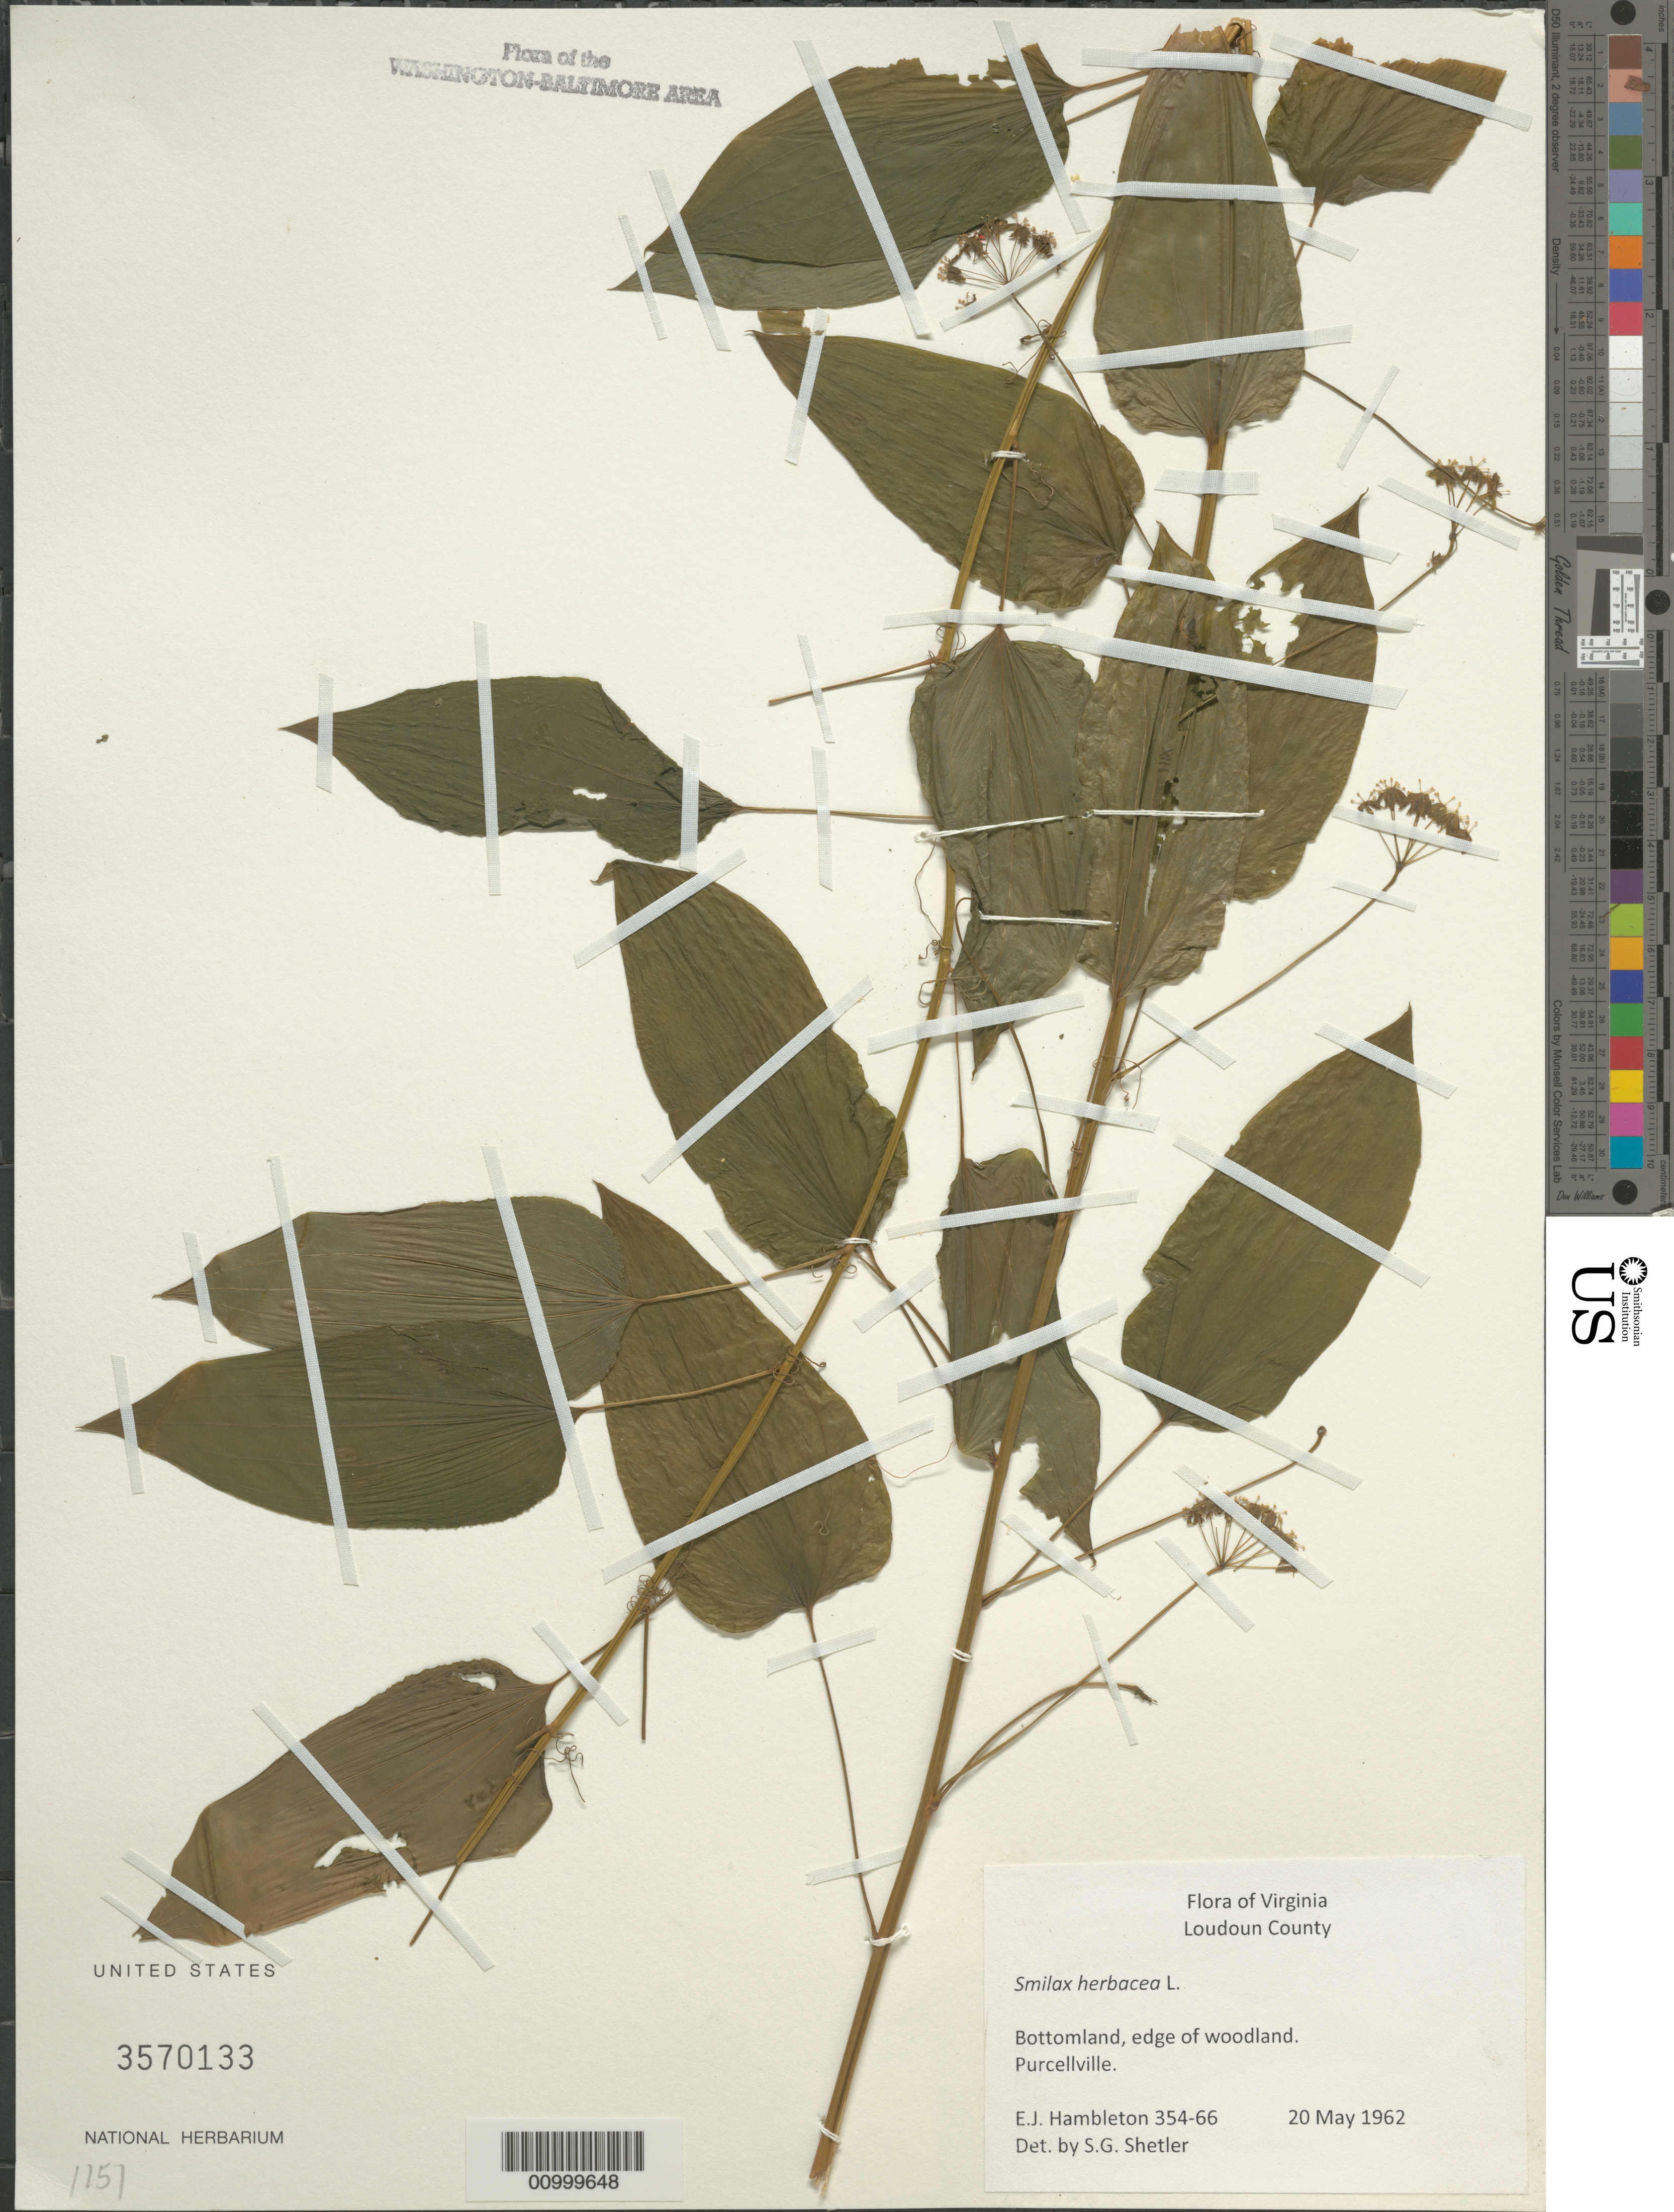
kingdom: Plantae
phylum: Tracheophyta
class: Liliopsida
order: Liliales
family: Smilacaceae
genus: Smilax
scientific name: Smilax herbacea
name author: L.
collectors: E. Hambleton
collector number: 354-66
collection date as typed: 20 May 1962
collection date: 1962-05-20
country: United States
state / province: Virginia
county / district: Loudoun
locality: Purcellville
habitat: Bottomland, edge of woodland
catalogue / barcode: US 3570133